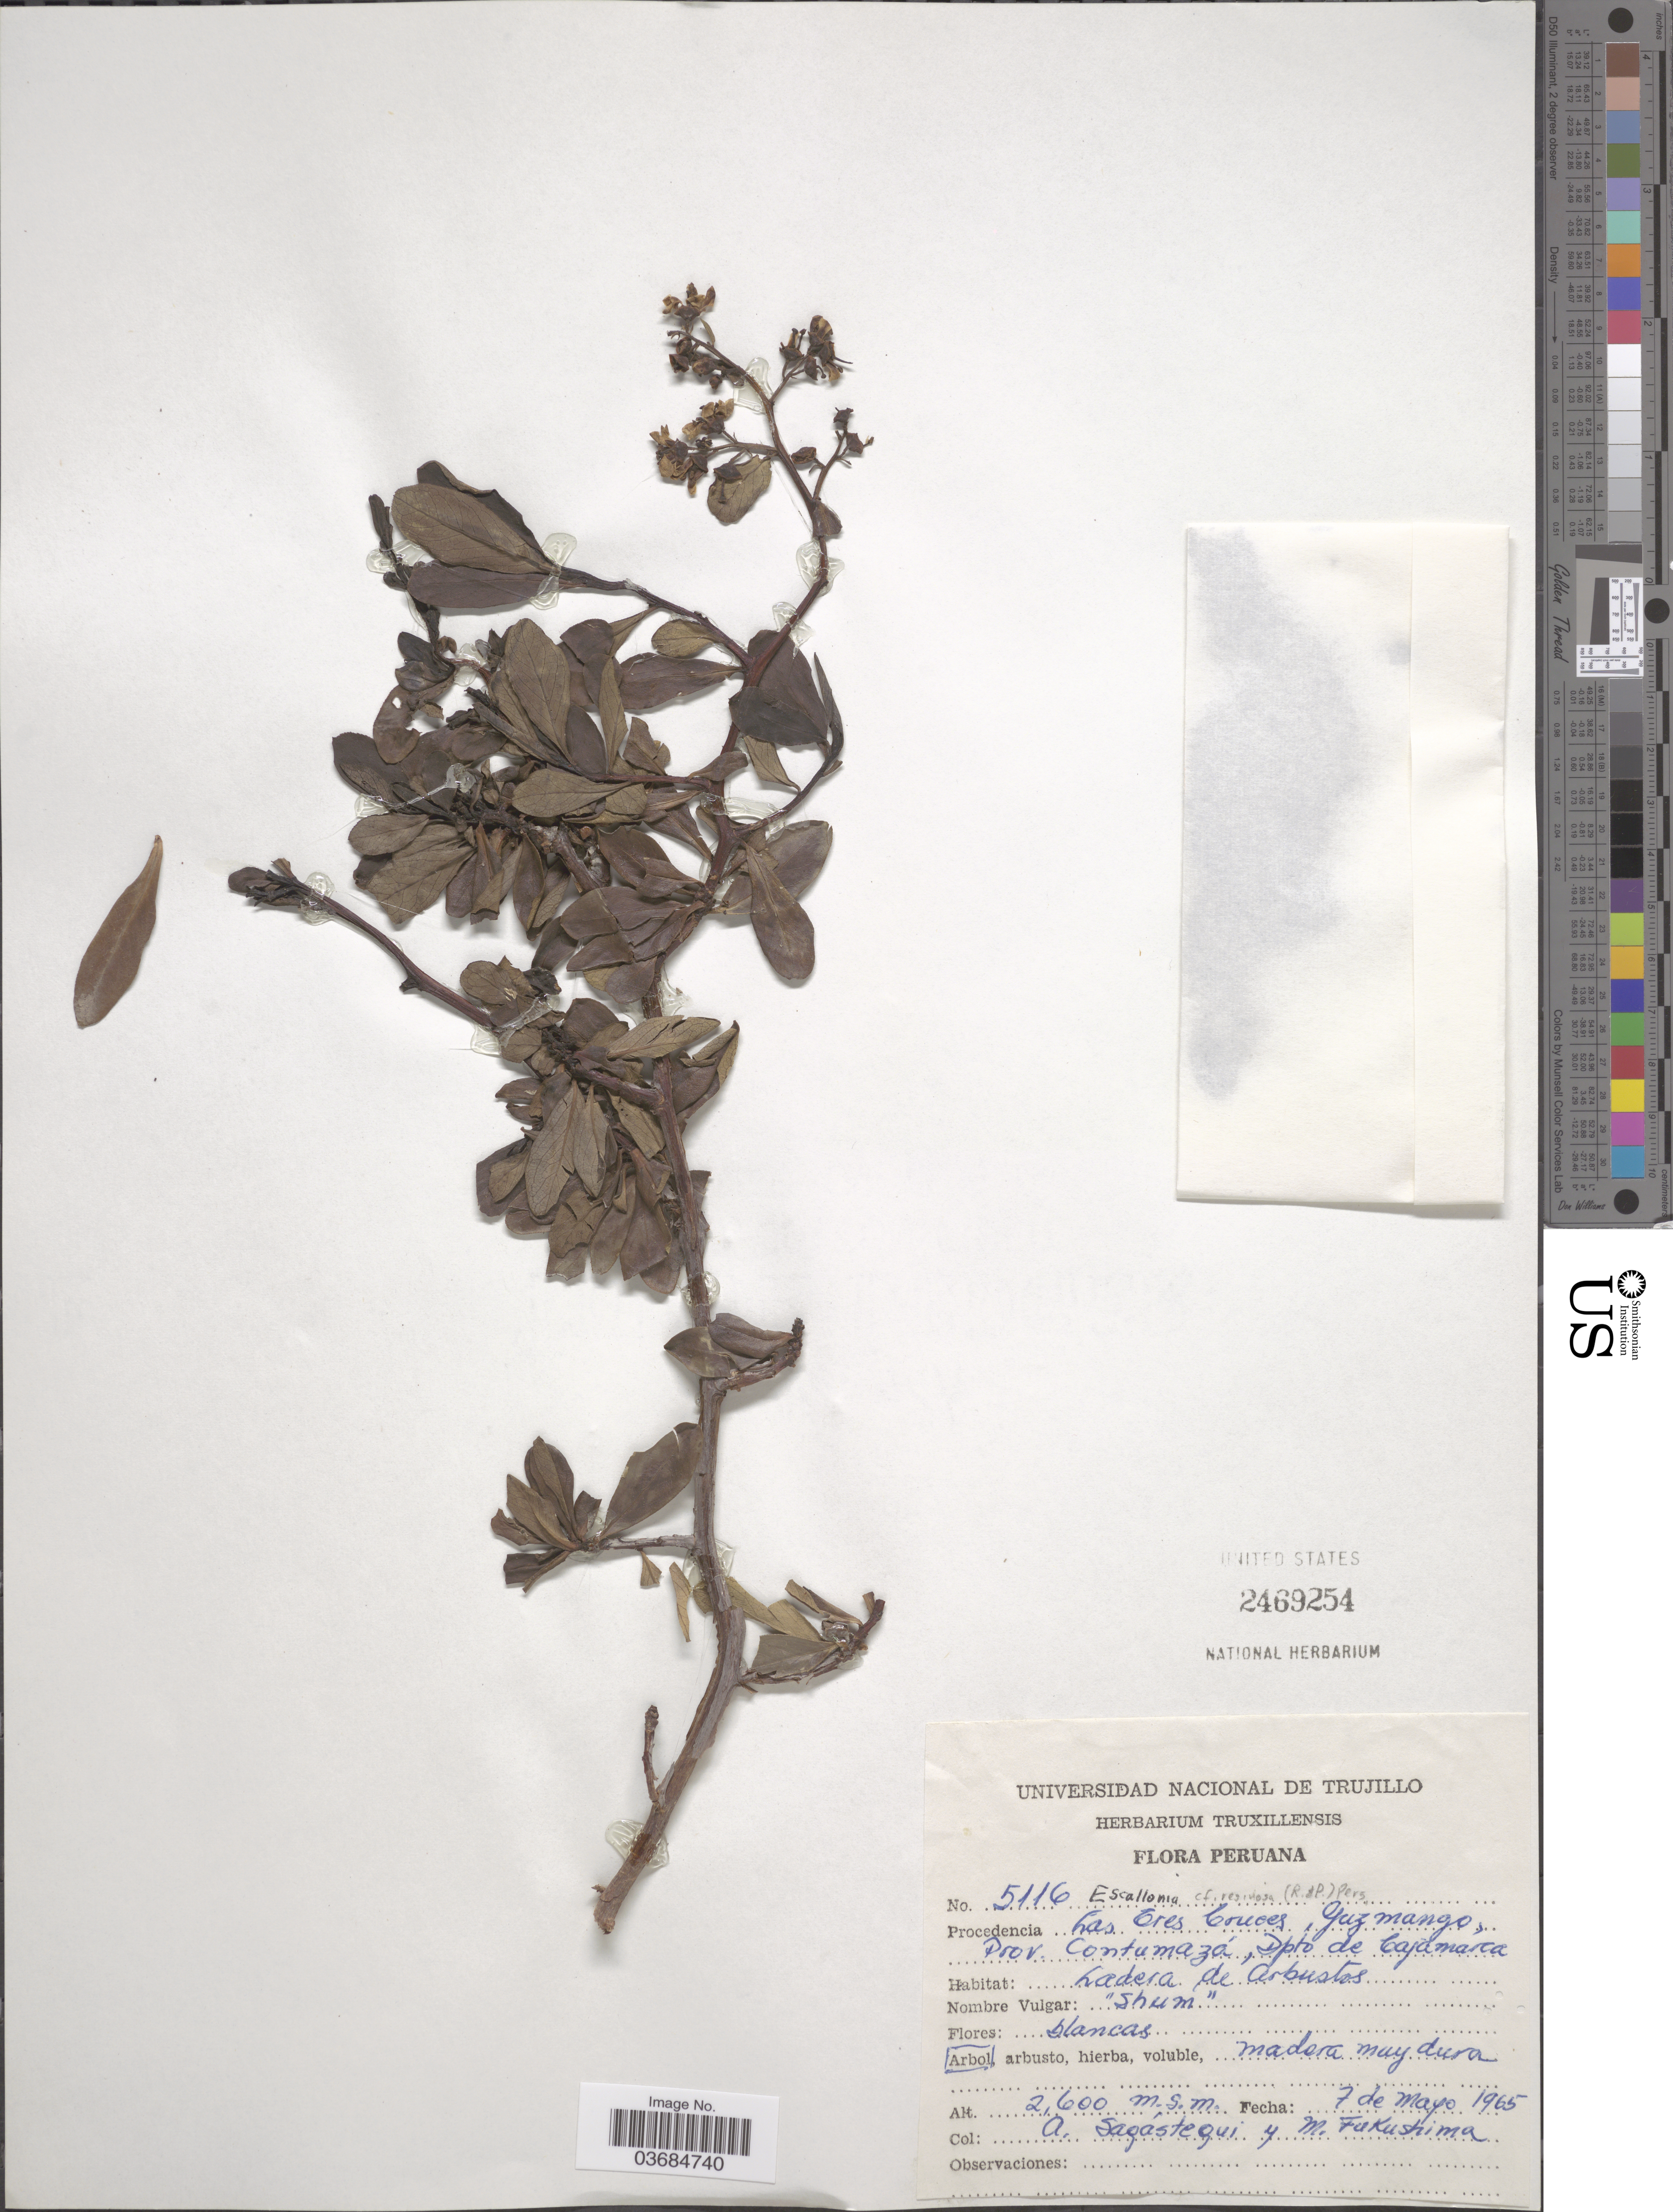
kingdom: Plantae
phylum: Tracheophyta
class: Magnoliopsida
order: Escalloniales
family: Escalloniaceae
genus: Escallonia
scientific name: Escallonia resinosa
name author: (Ruiz & Pav.) Pers.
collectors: A. Sagastegui & M. Fukushima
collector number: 5116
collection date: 1965-05-07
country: Peru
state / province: Cajamarca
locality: Las Eres Cruces, Guzmango, Prov. Contumazá, Dpto de Cajamarca.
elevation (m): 2600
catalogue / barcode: US 2469254